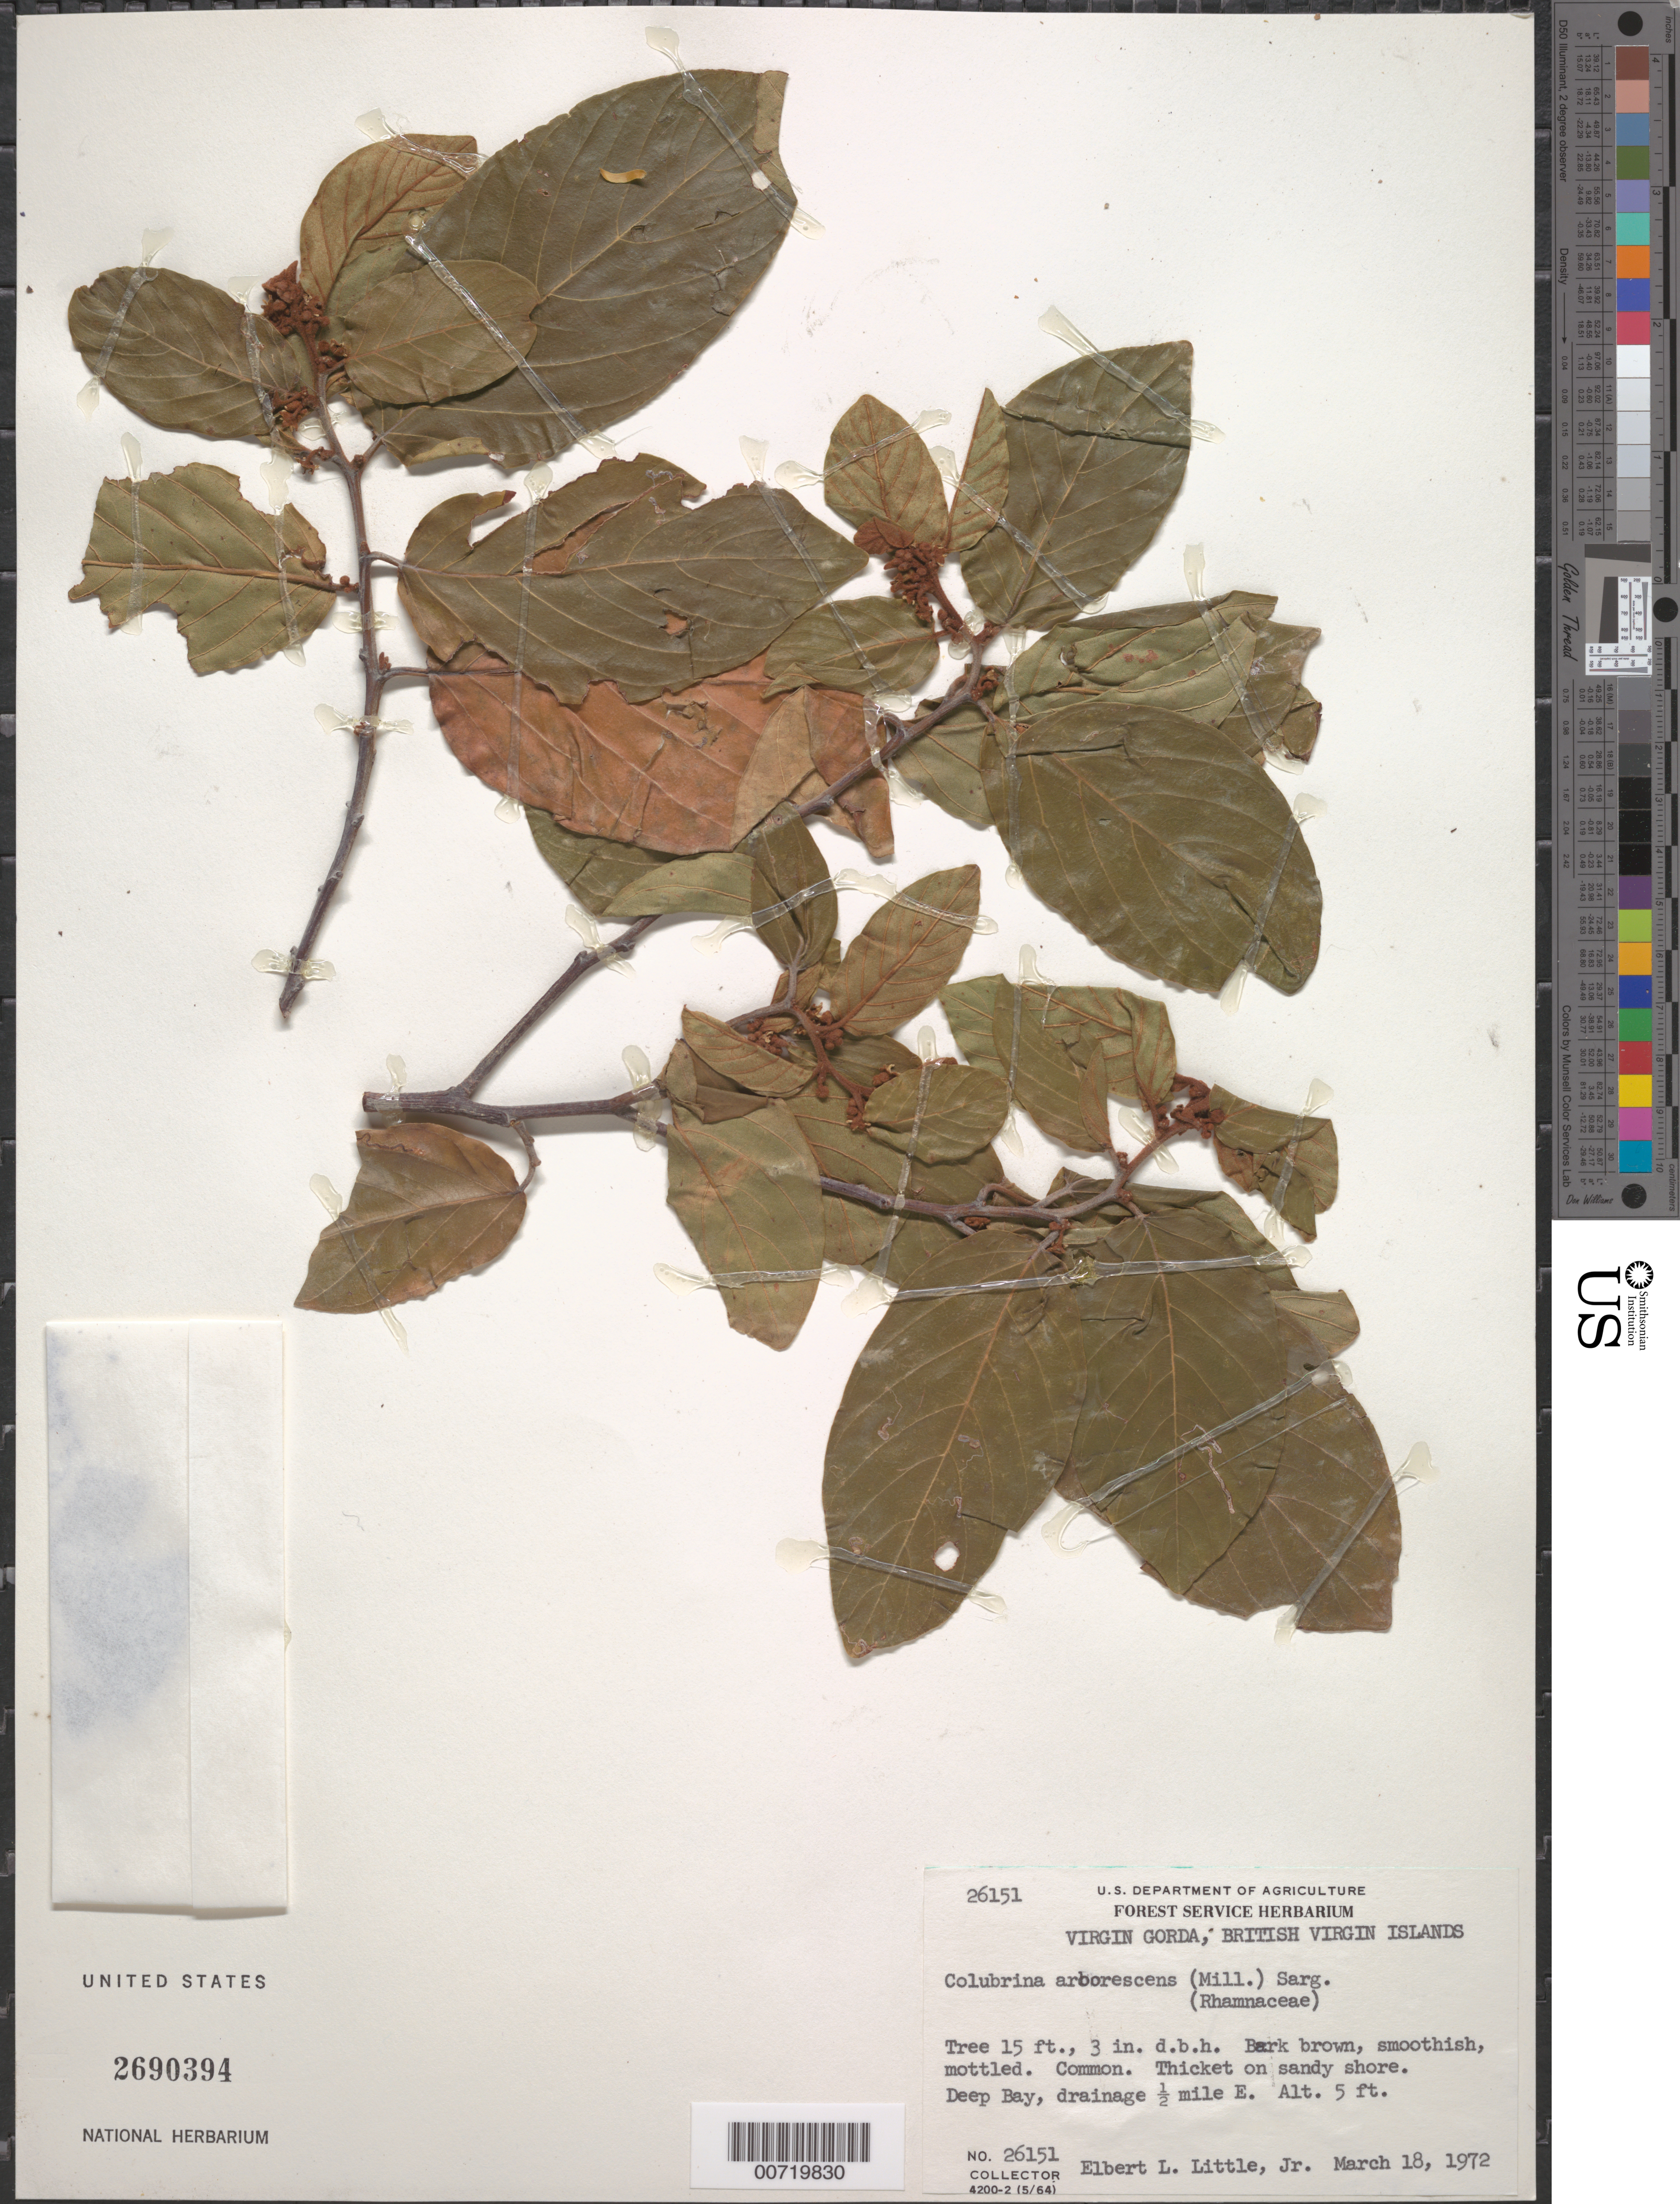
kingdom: Plantae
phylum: Tracheophyta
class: Magnoliopsida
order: Rosales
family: Rhamnaceae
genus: Colubrina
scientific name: Colubrina arborescens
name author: (Mill.) Sarg.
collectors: E. L. Little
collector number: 26151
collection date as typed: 18 Mar 1972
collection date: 1972-03-18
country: British Virgin Islands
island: Virgin Gorda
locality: Virgin Gorda, Deep Bay, drainage 1/2 mi E of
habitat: Thicket on sandy shore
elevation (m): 2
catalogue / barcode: US 2690394